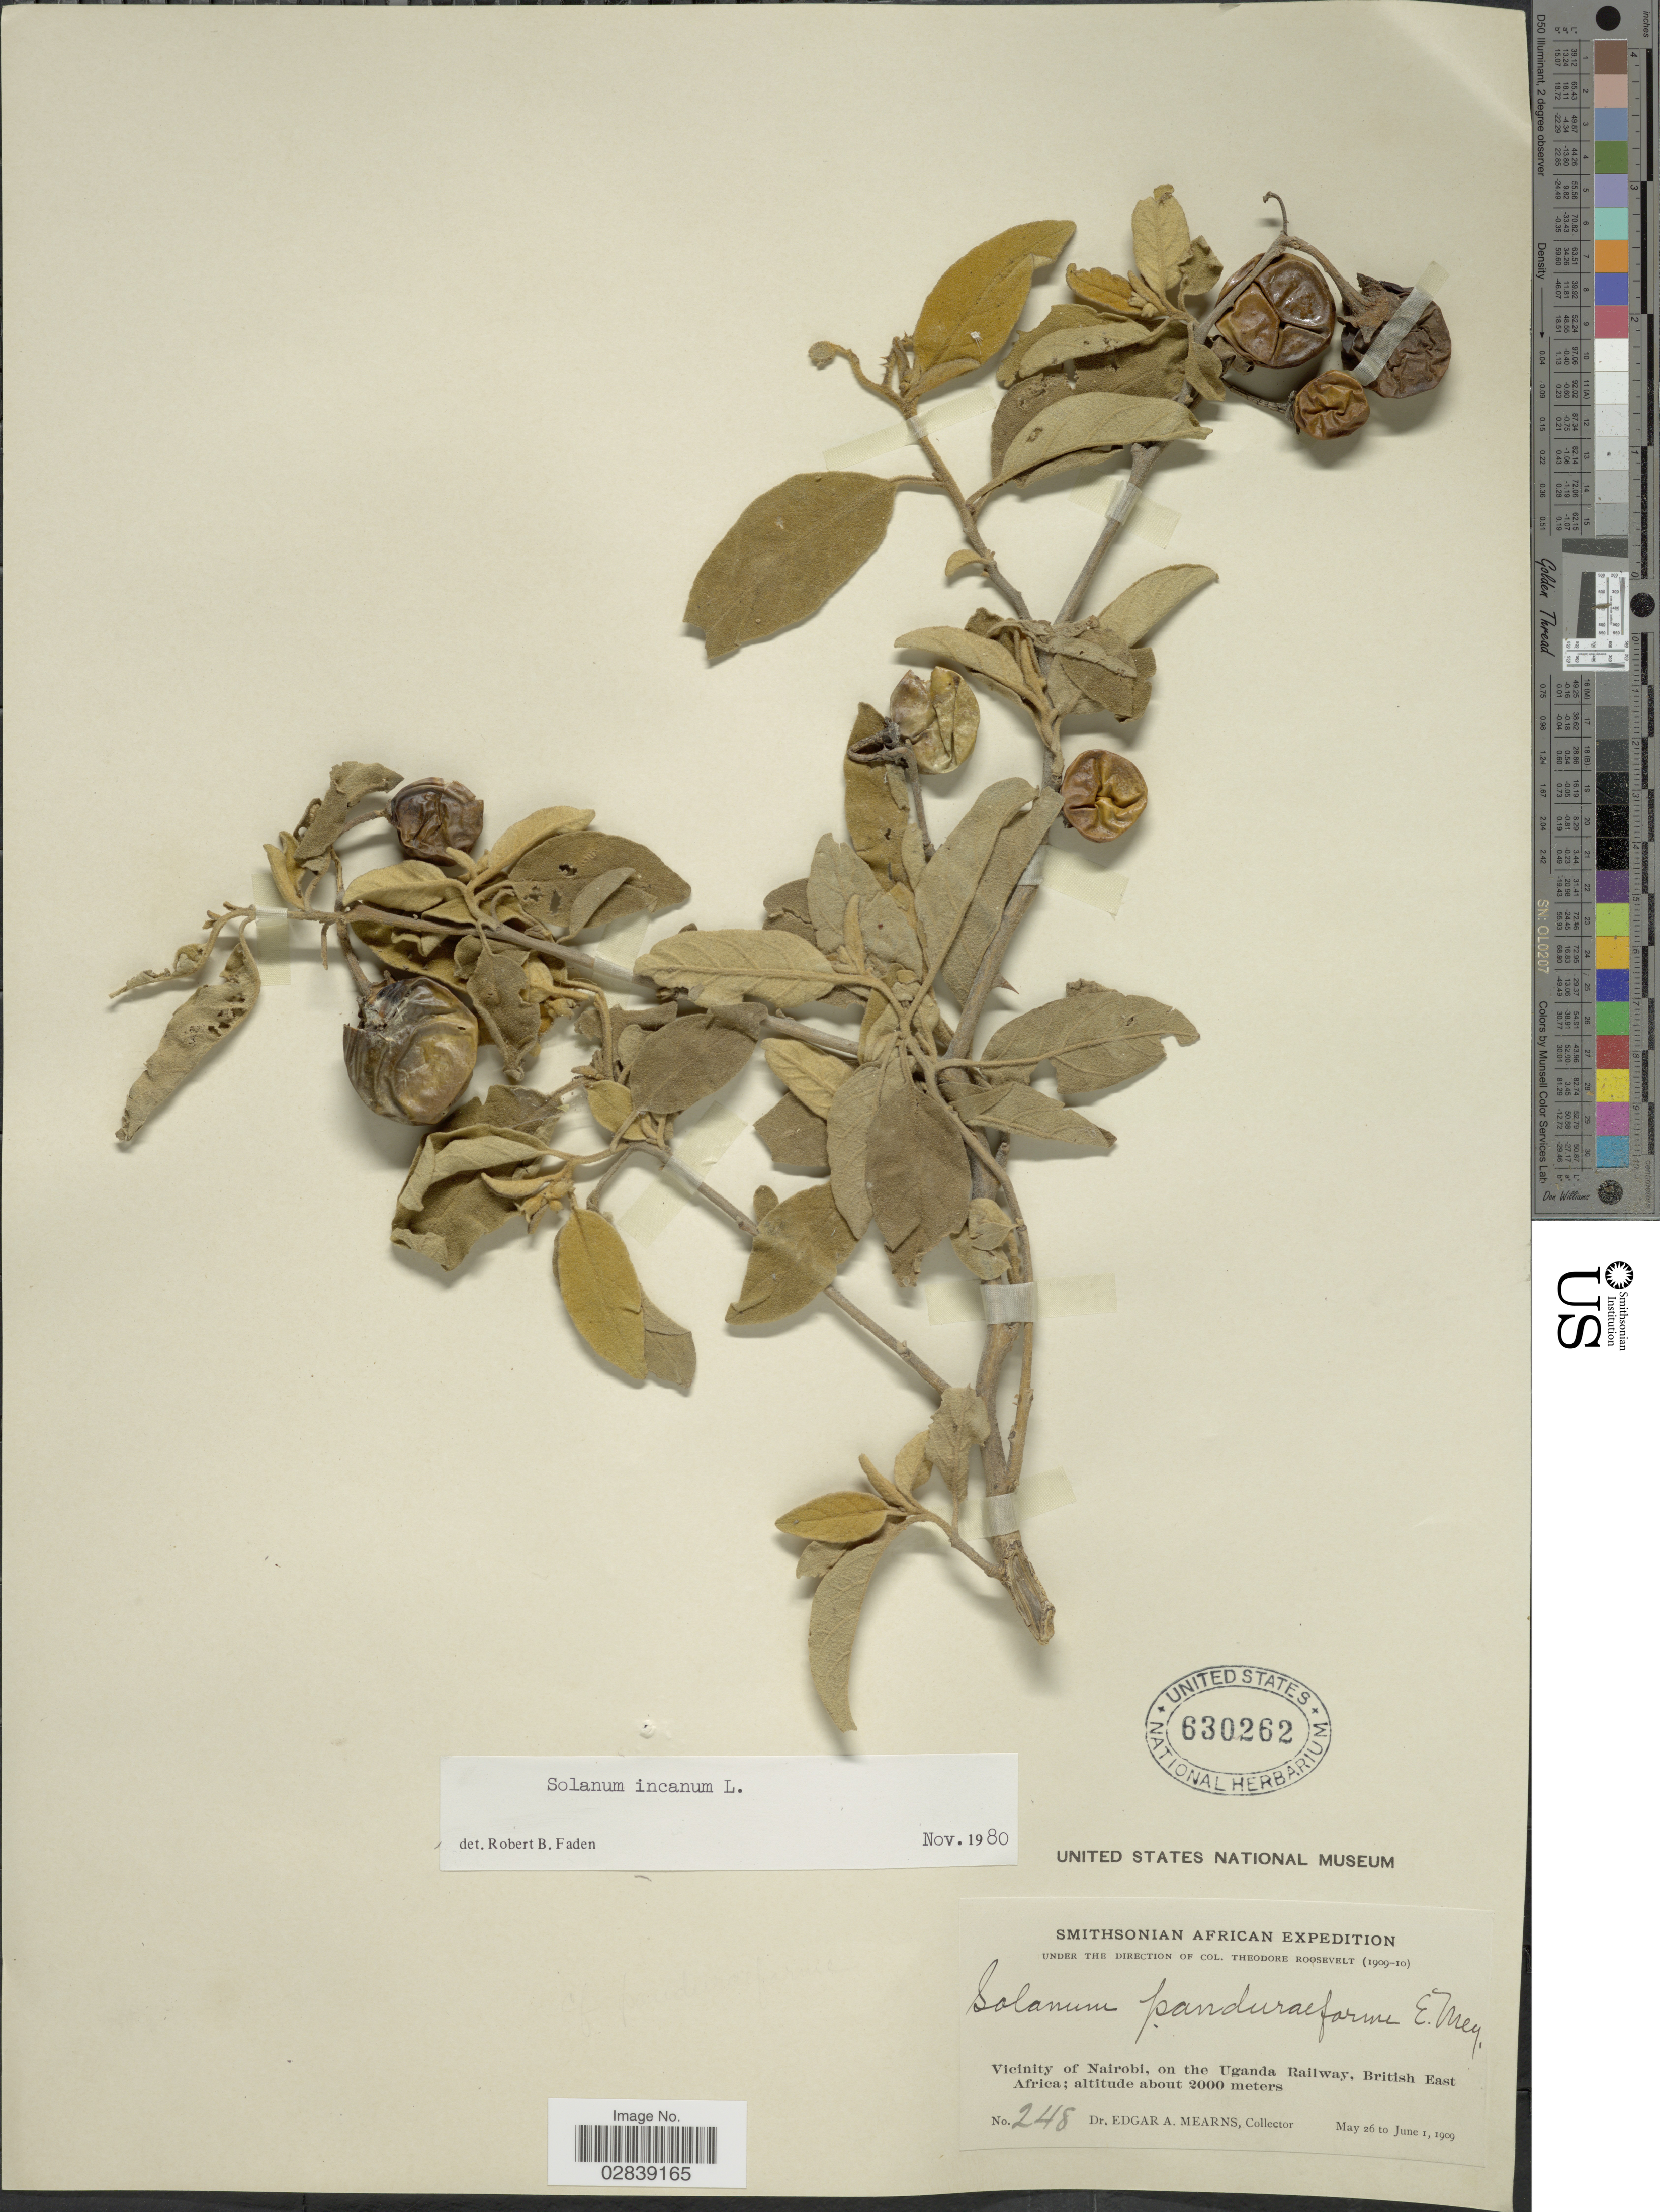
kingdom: Plantae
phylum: Tracheophyta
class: Magnoliopsida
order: Solanales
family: Solanaceae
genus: Solanum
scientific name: Solanum incanum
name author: L.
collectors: E. A. Mearns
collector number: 248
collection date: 1909-05-26/1909-06-01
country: Kenya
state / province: Nairobi Area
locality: Vicinity of Nairobi, on the Uganda Railway, British East Africa.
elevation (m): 2000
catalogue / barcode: US 630262